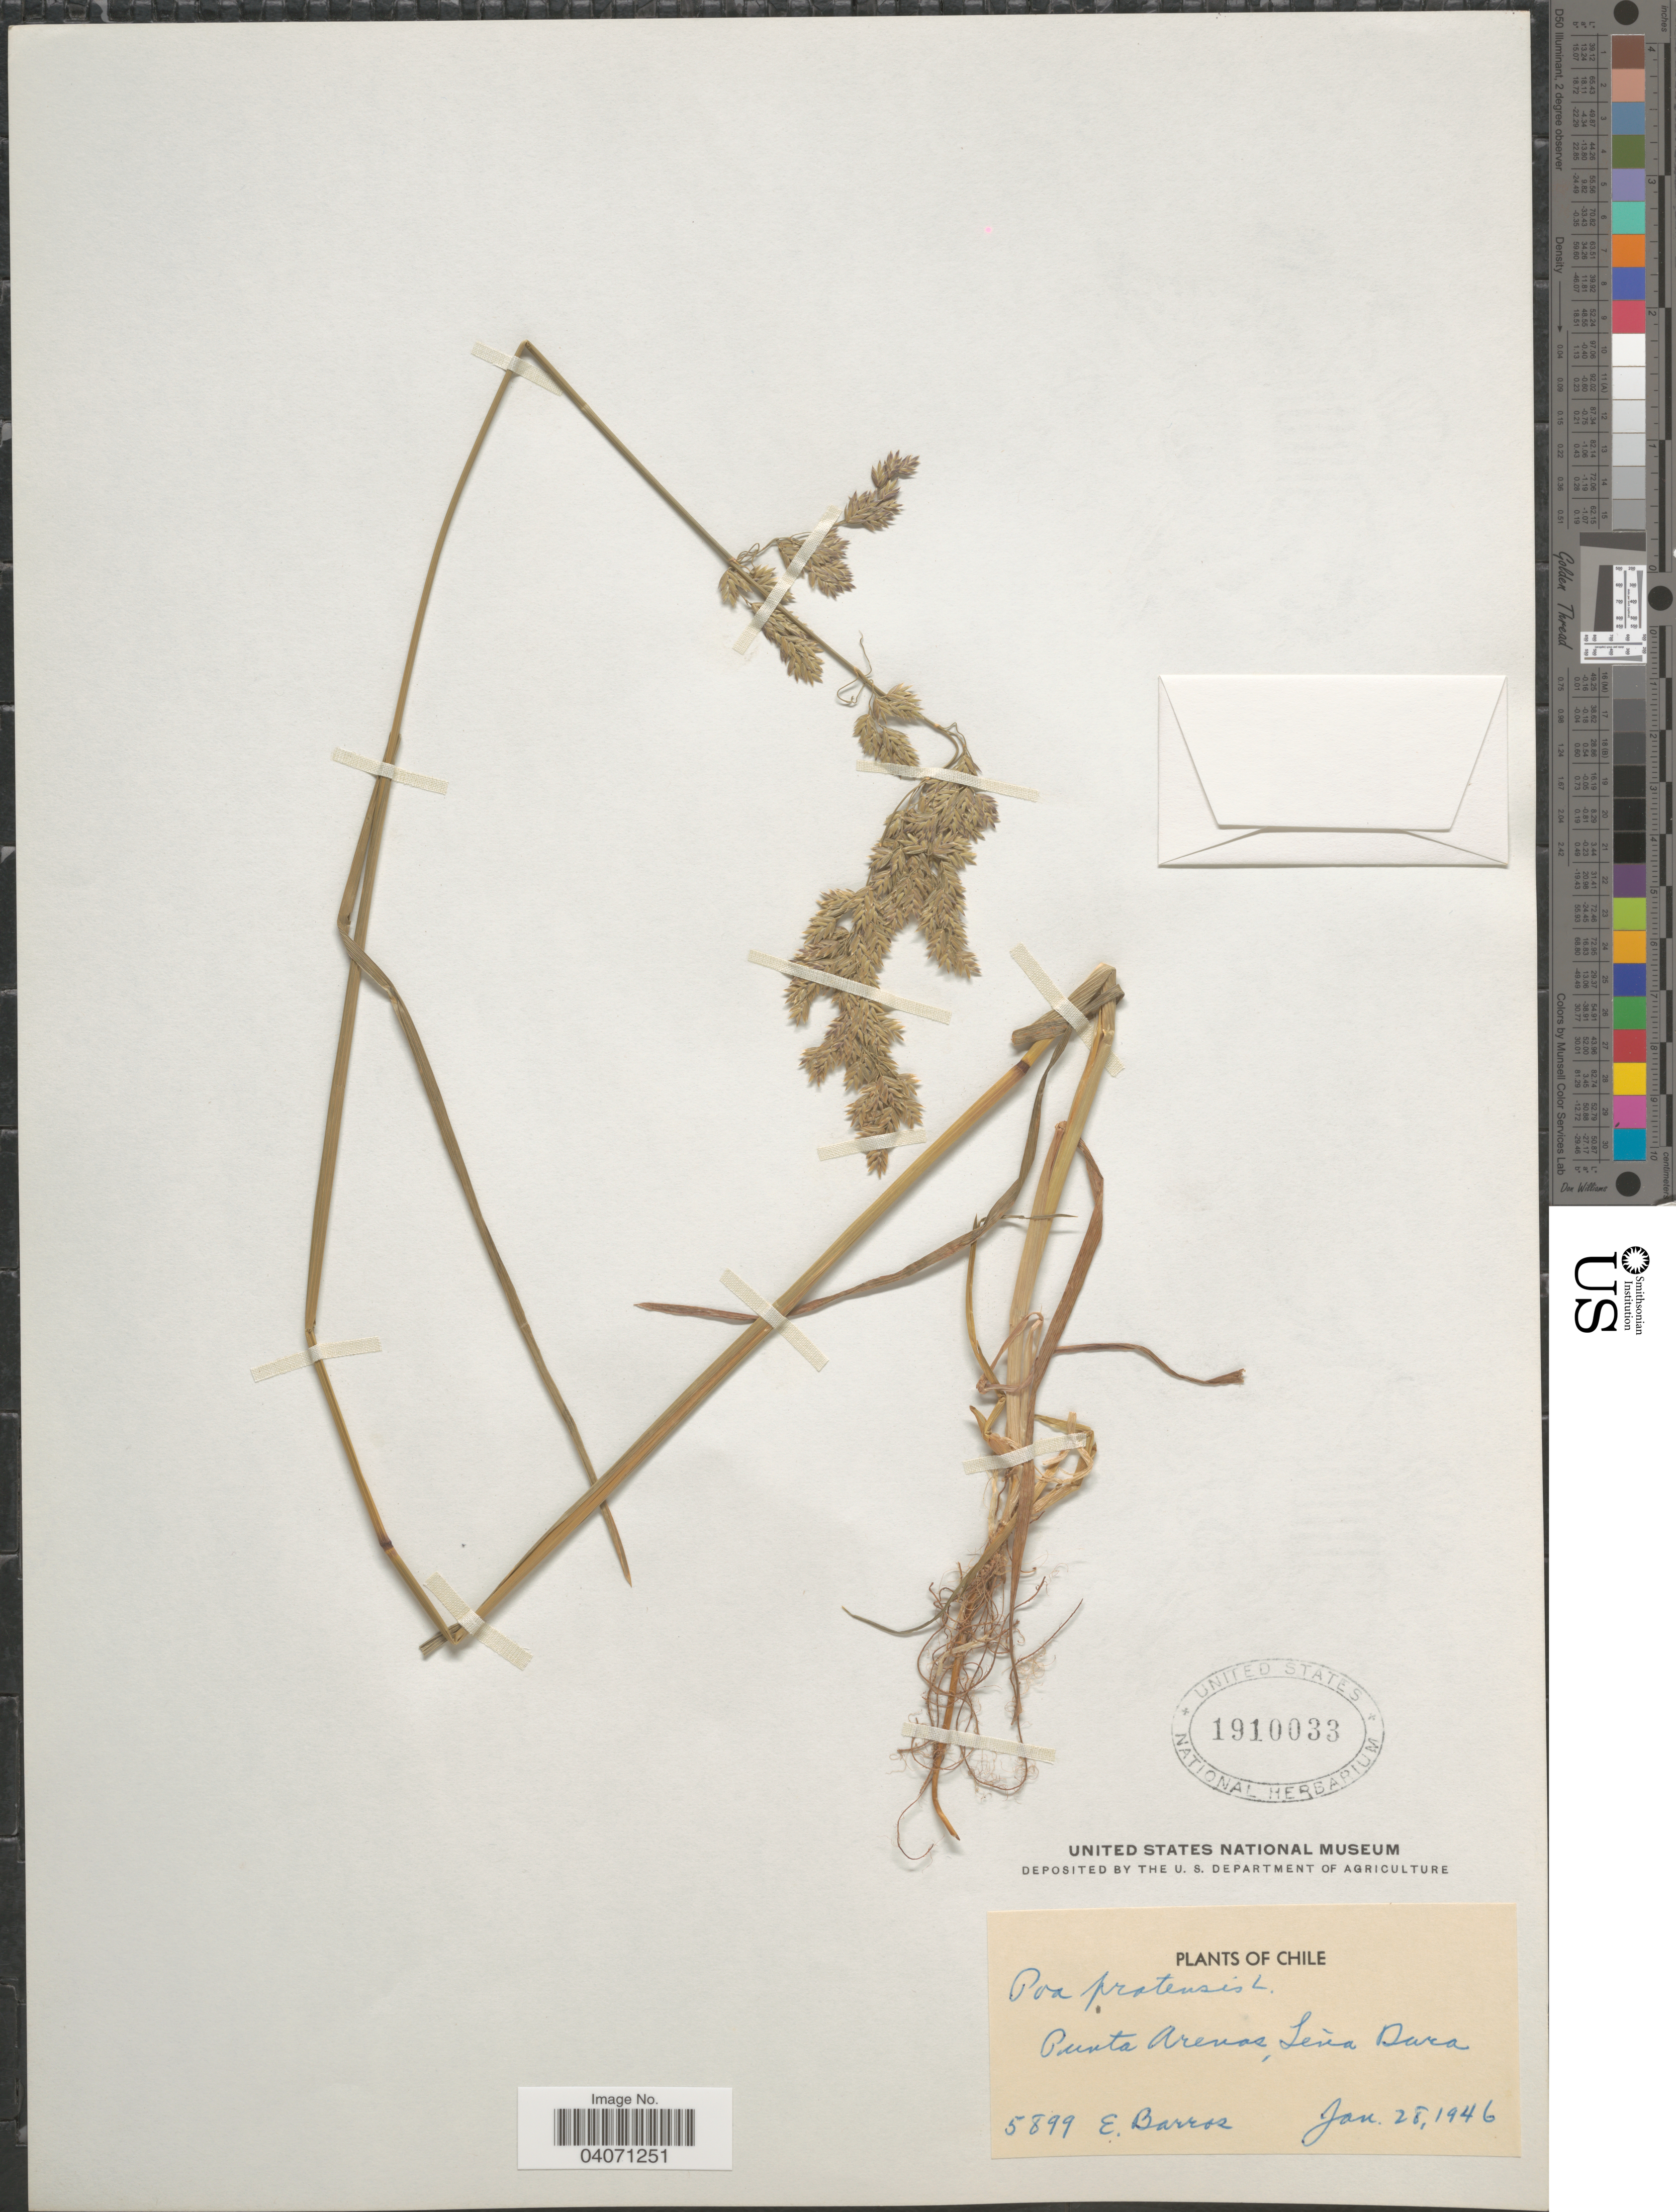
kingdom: Plantae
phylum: Tracheophyta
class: Liliopsida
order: Poales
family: Poaceae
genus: Poa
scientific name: Poa pratensis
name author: L.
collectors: E. Barros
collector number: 5899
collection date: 1946-01-28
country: Chile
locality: Punta Arenas, Leña Dura.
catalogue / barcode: US 1910033